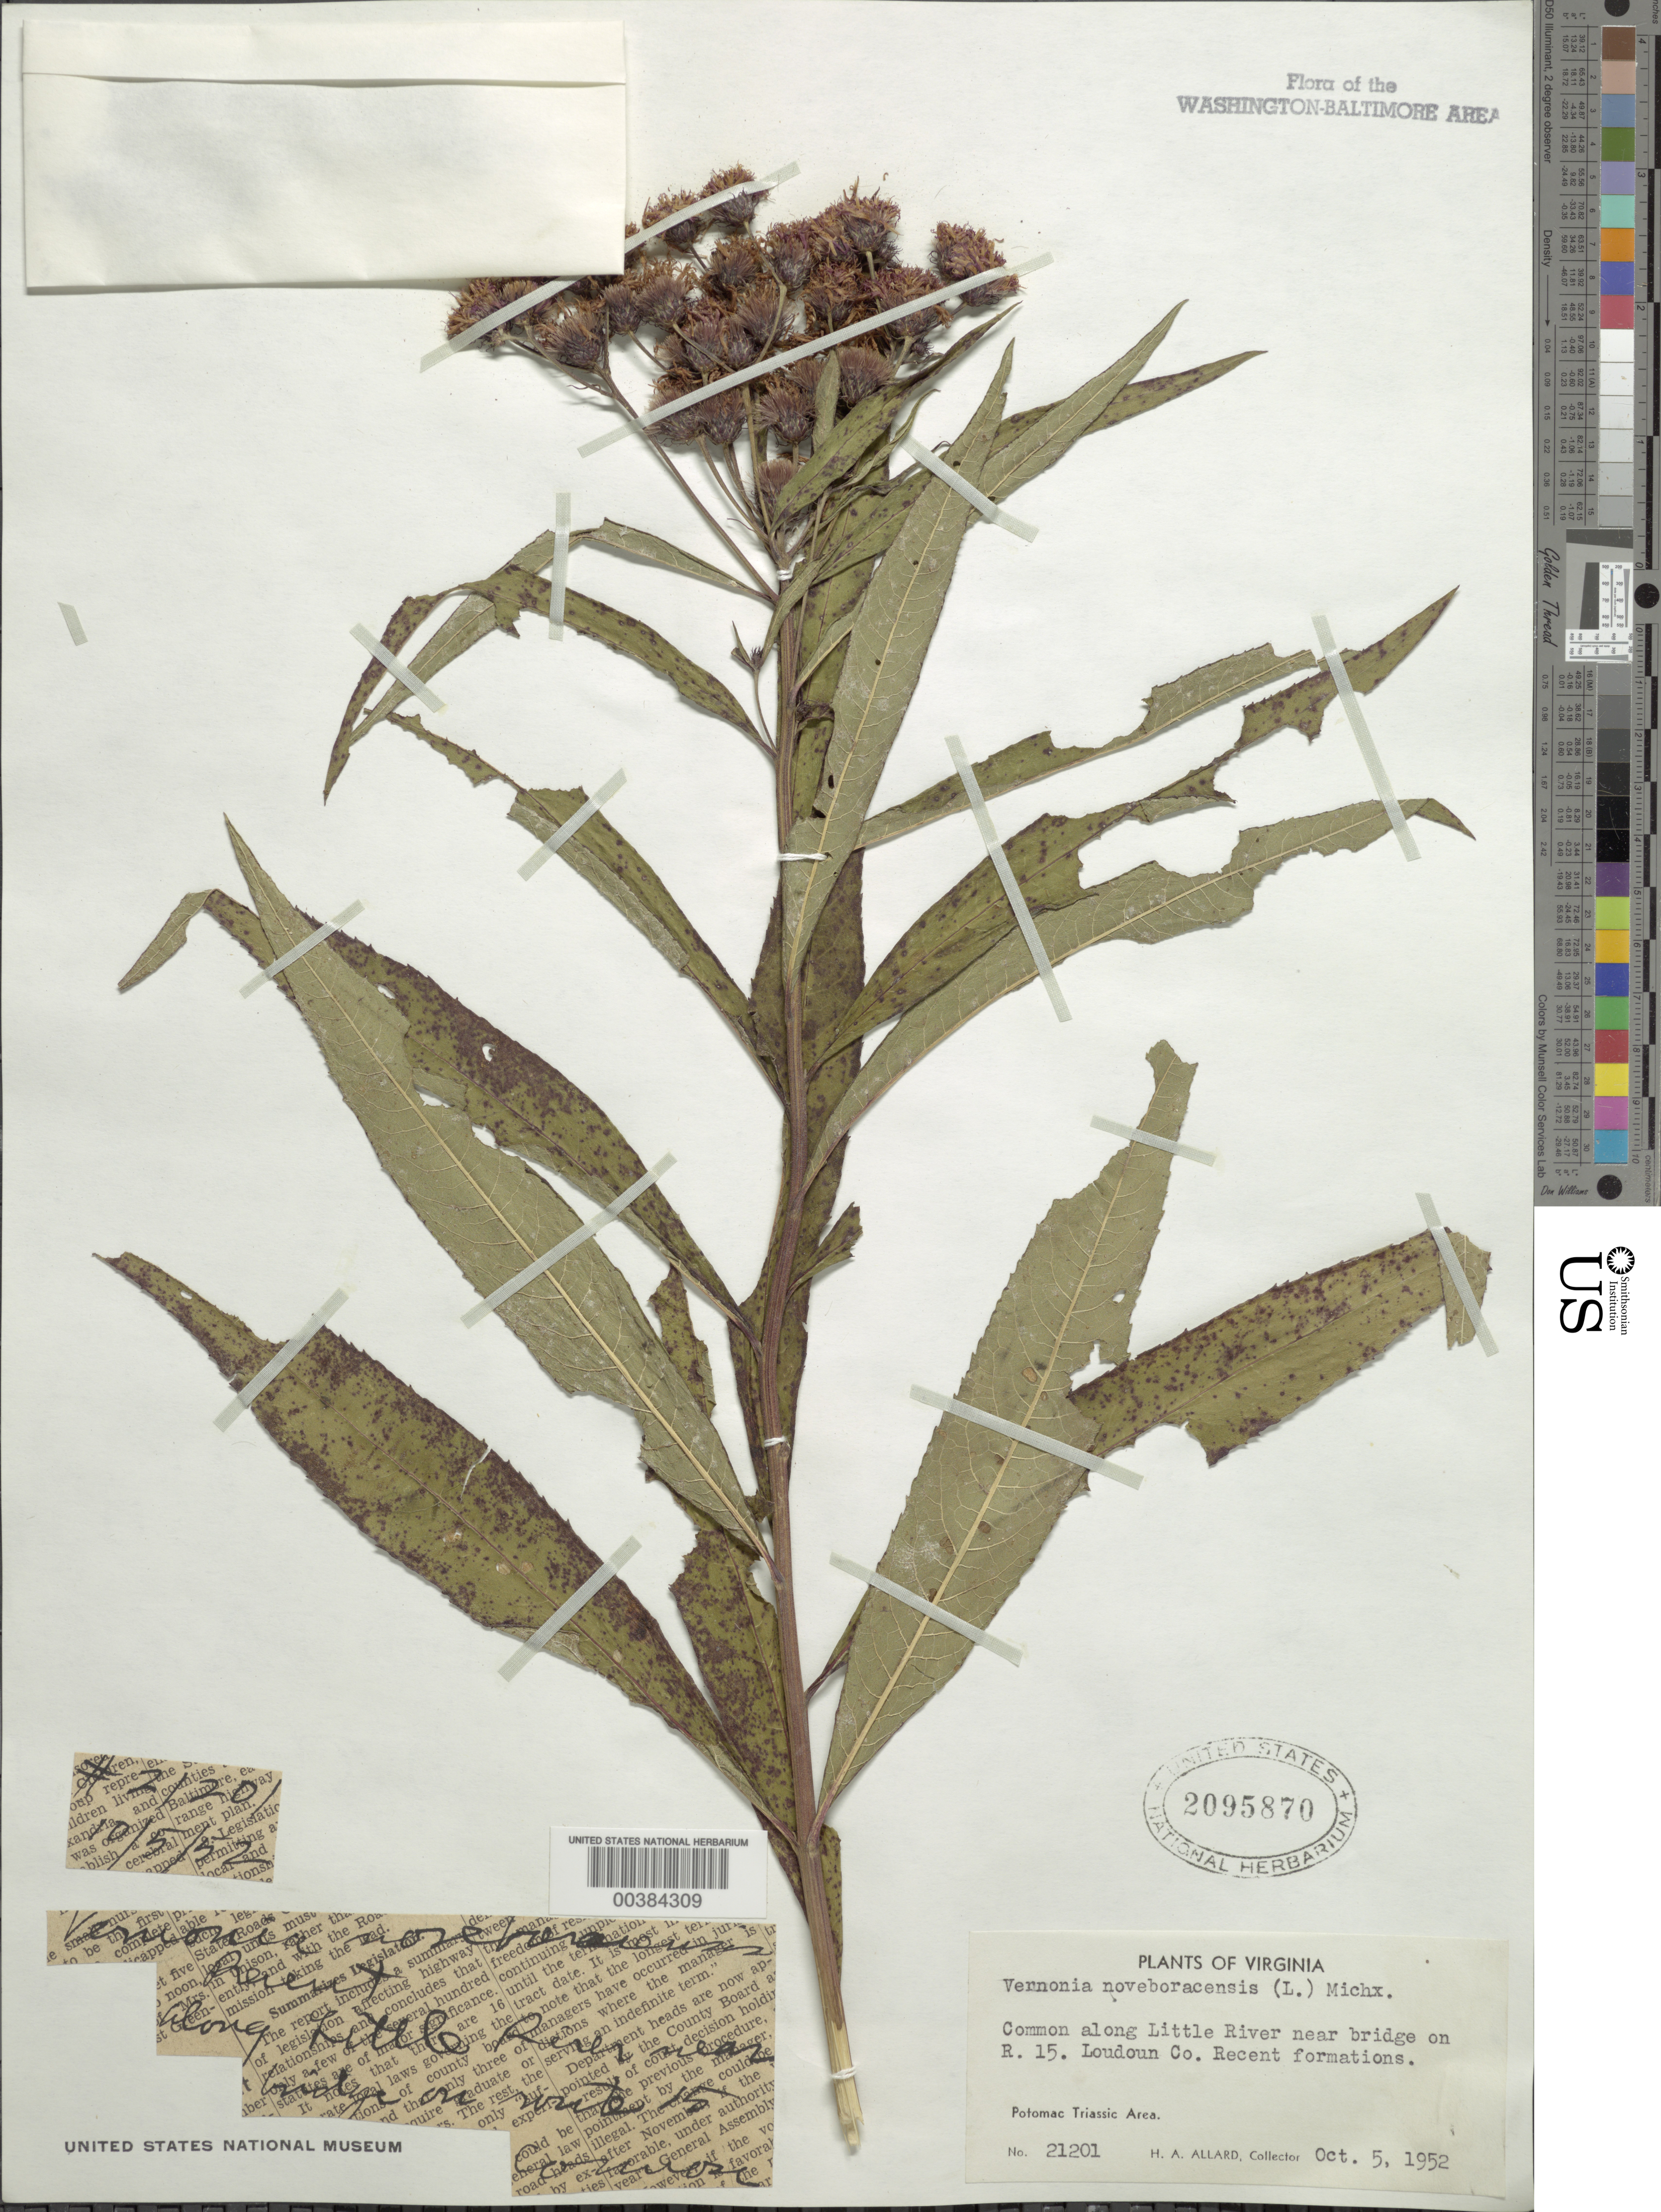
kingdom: Plantae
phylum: Tracheophyta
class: Magnoliopsida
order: Asterales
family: Asteraceae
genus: Vernonia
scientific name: Vernonia noveboracensis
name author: (L.) Michx.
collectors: H. A. Allard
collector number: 21201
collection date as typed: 05 Oct 1952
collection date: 1952-10-05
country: United States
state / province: Virginia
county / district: Loudoun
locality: Along Little River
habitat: Along river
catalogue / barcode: US 2095870